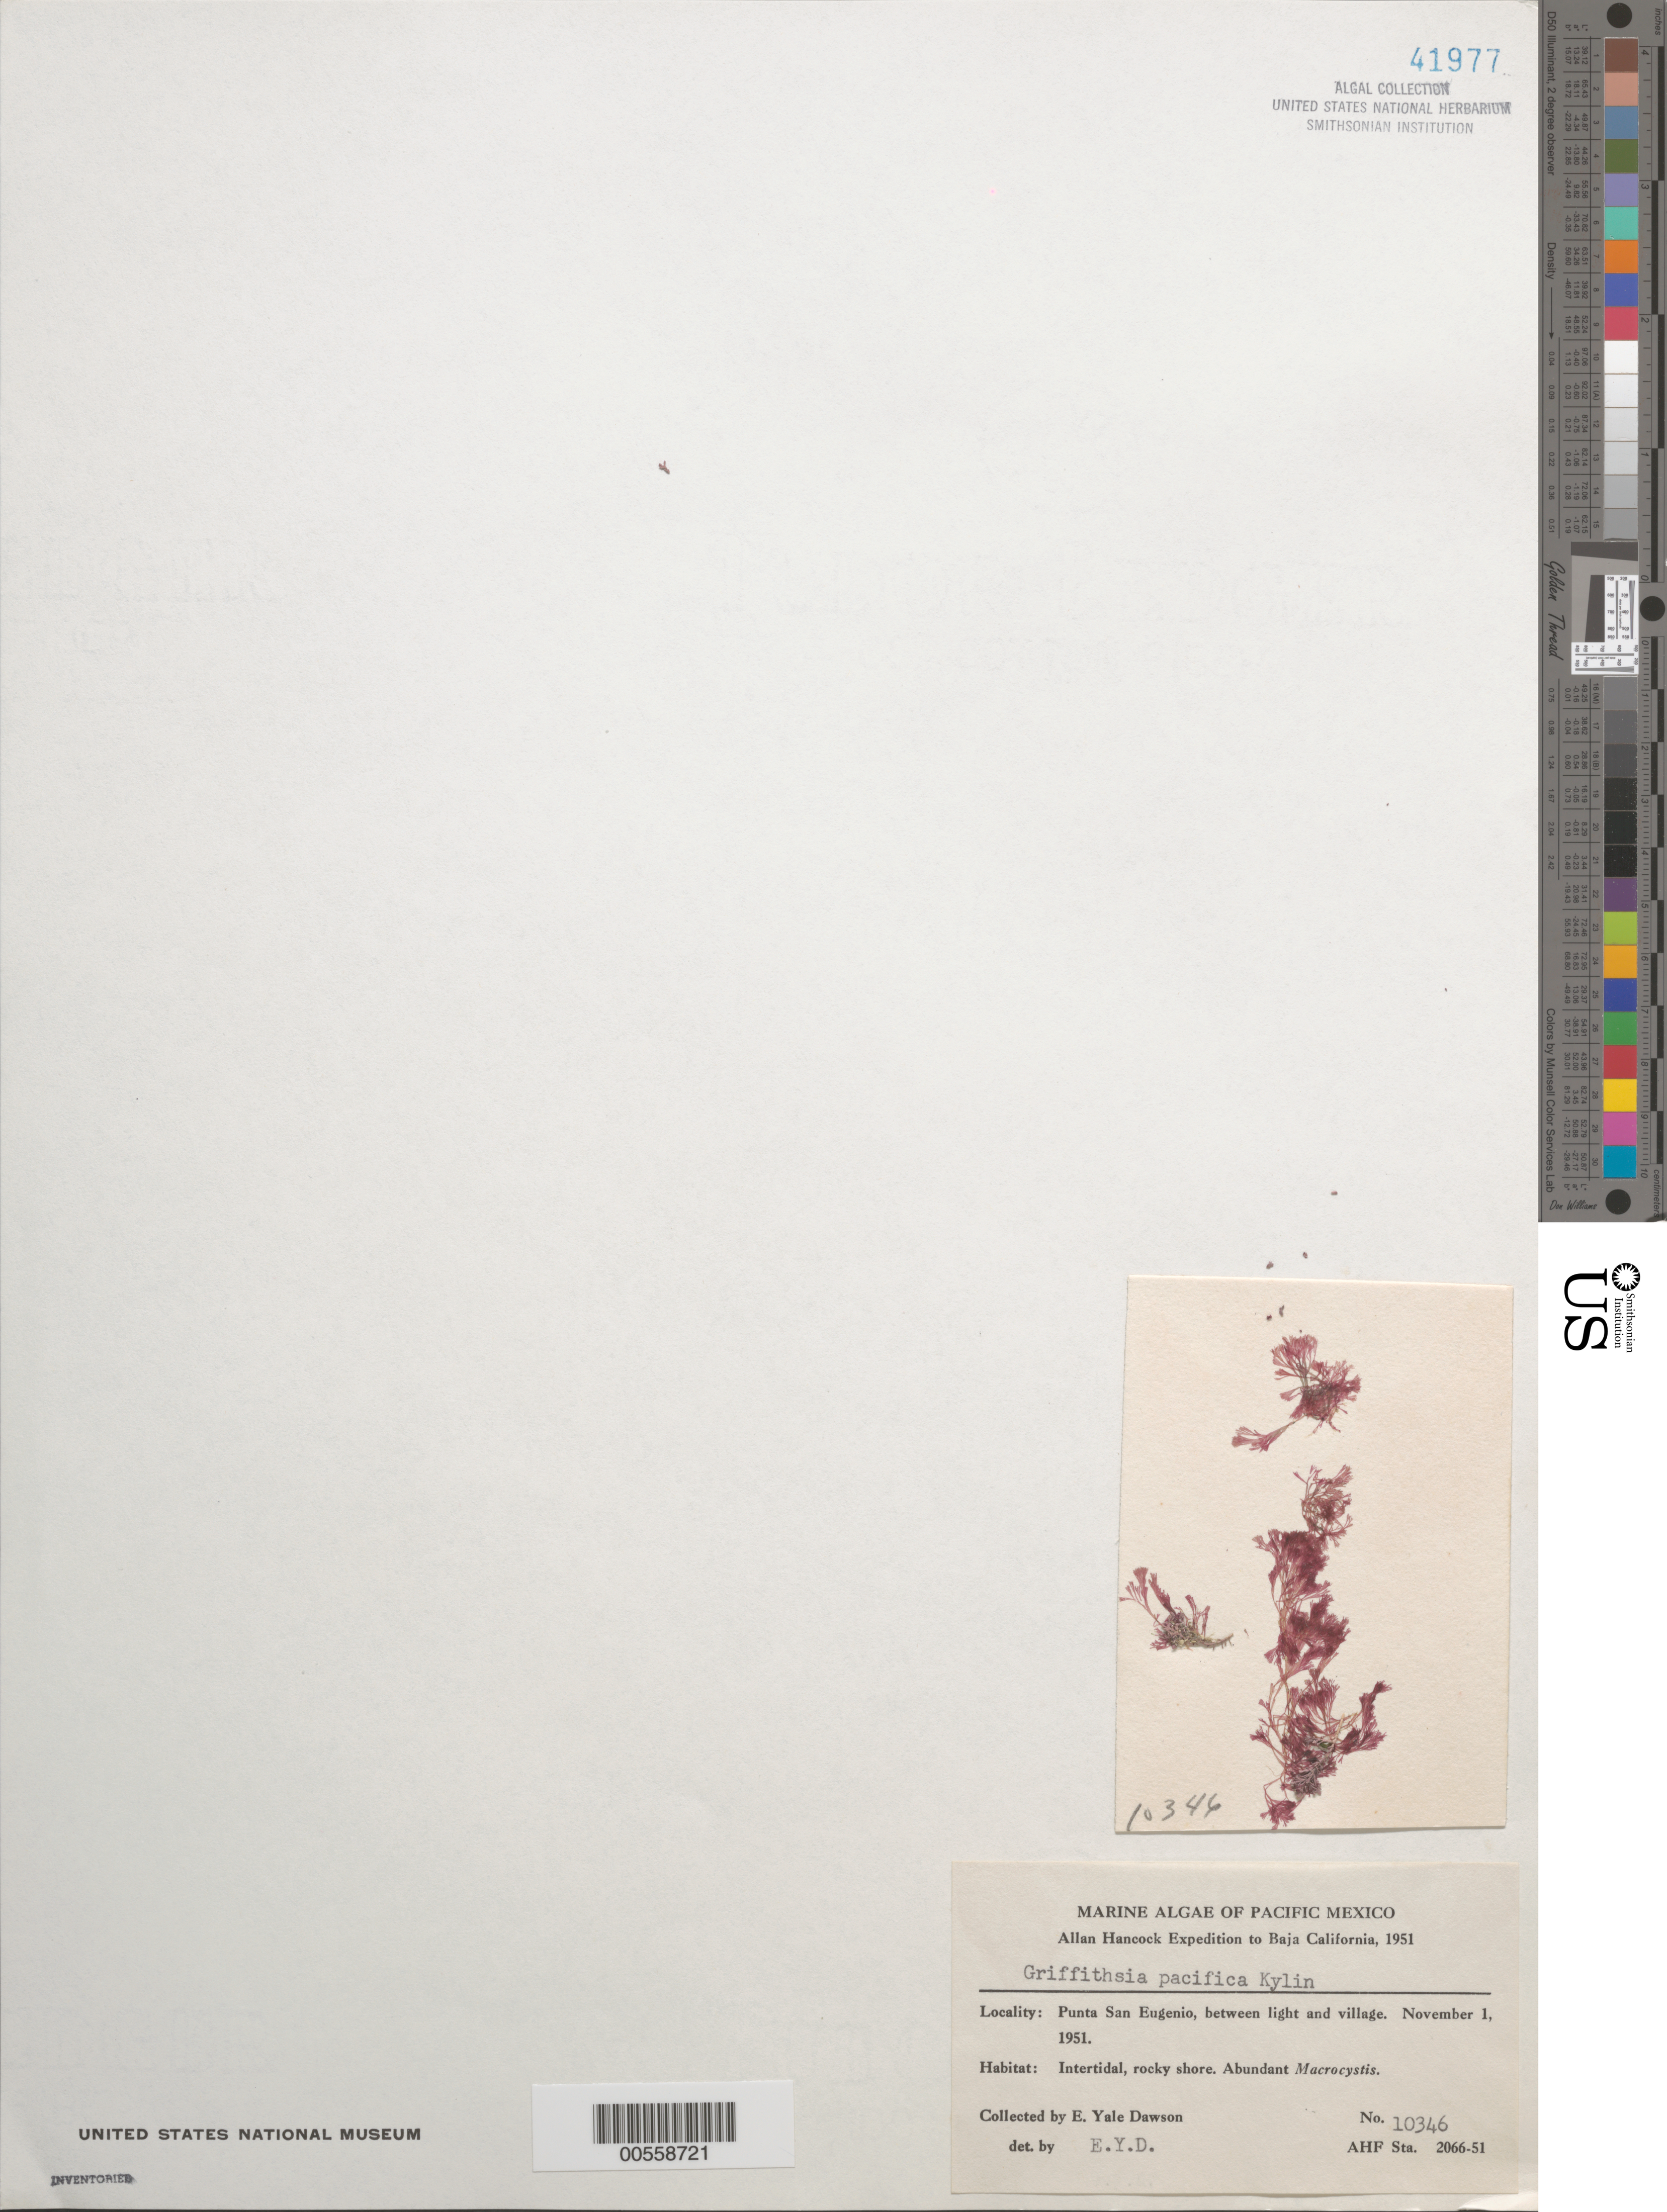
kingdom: Plantae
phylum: Rhodophyta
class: Florideophyceae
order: Ceramiales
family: Wrangeliaceae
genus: Griffithsia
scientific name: Griffithsia pacifica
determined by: Dawson, E. Y.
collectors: E. Y. Dawson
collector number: EYD 10346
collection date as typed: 01 Nov 1951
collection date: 1951-11-01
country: Mexico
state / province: Baja California Sur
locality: Punta San Eugenio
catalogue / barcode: US 41977